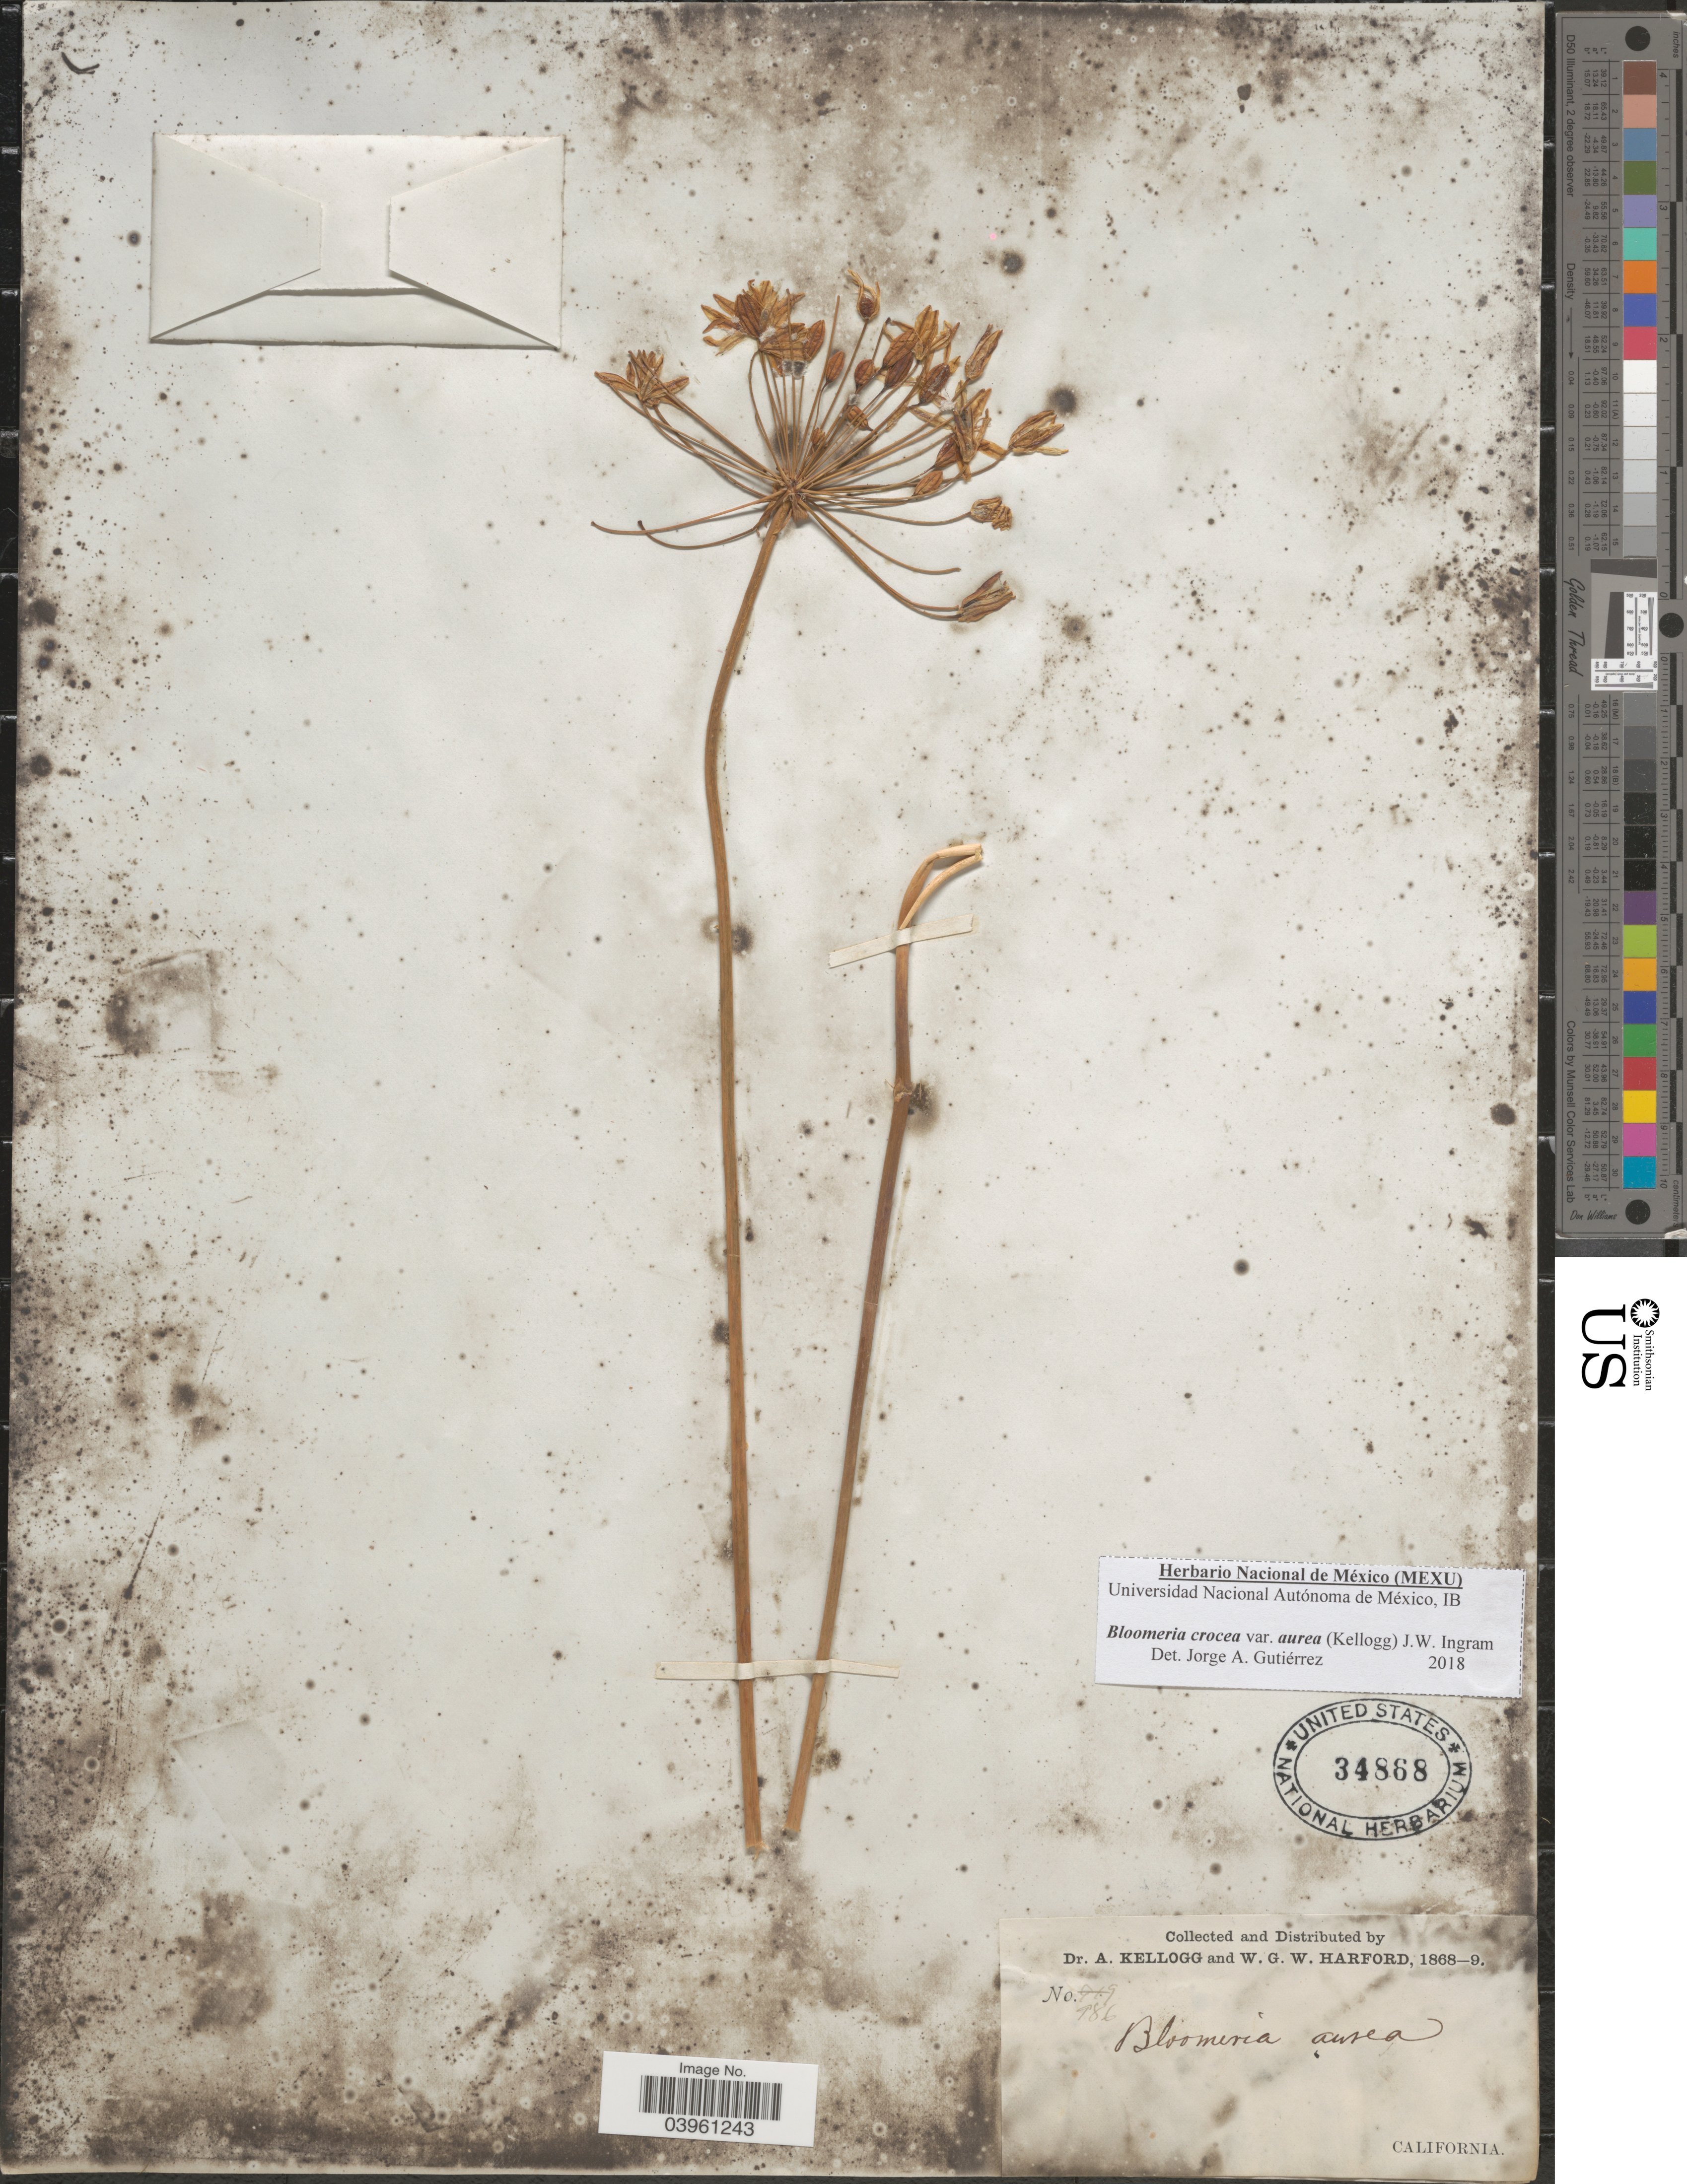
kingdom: Plantae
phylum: Tracheophyta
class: Liliopsida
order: Asparagales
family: Asparagaceae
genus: Bloomeria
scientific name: Bloomeria crocea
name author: (Torr.) Coville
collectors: A. Kellogg & W. G. W. Harford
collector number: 986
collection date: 1868/1869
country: United States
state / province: California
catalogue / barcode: US 34868